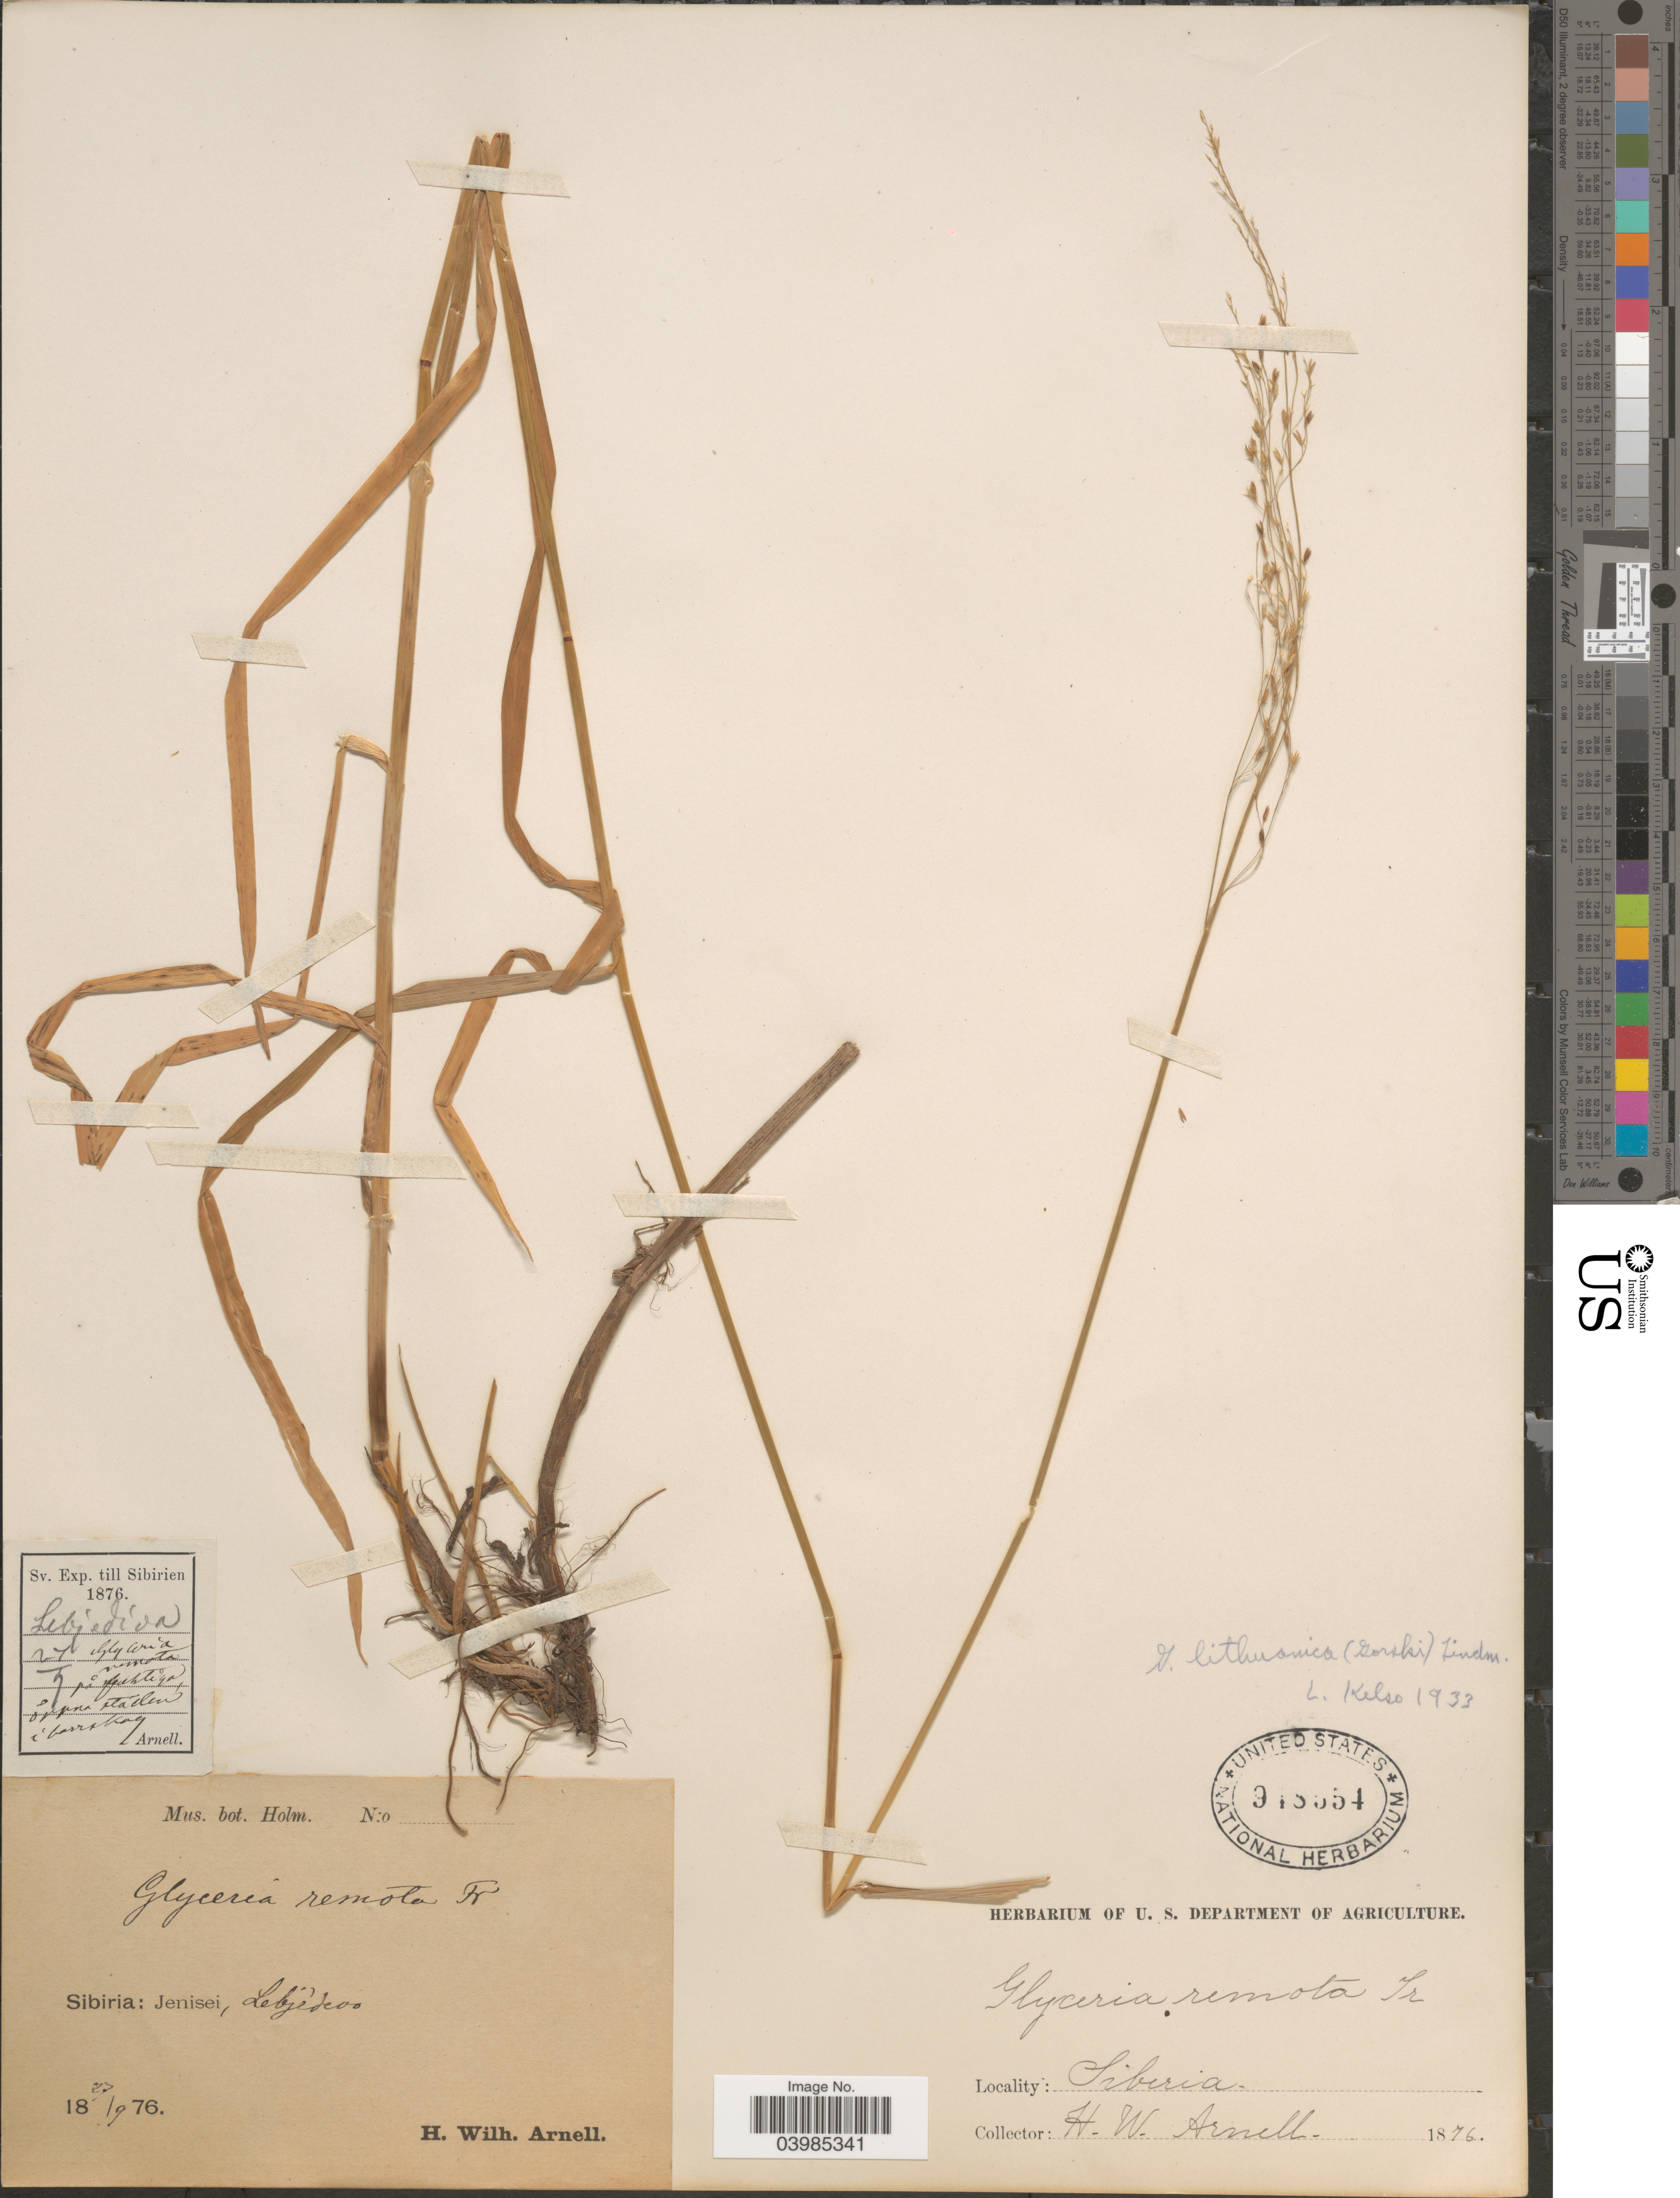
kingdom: Plantae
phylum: Tracheophyta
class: Liliopsida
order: Poales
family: Poaceae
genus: Glyceria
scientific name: Glyceria lithuanica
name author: (Gorski) Gorski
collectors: H. W. Arnell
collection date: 1876-09-27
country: Russian Federation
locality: Sibiria: Jenisei, Lebjèdevo.